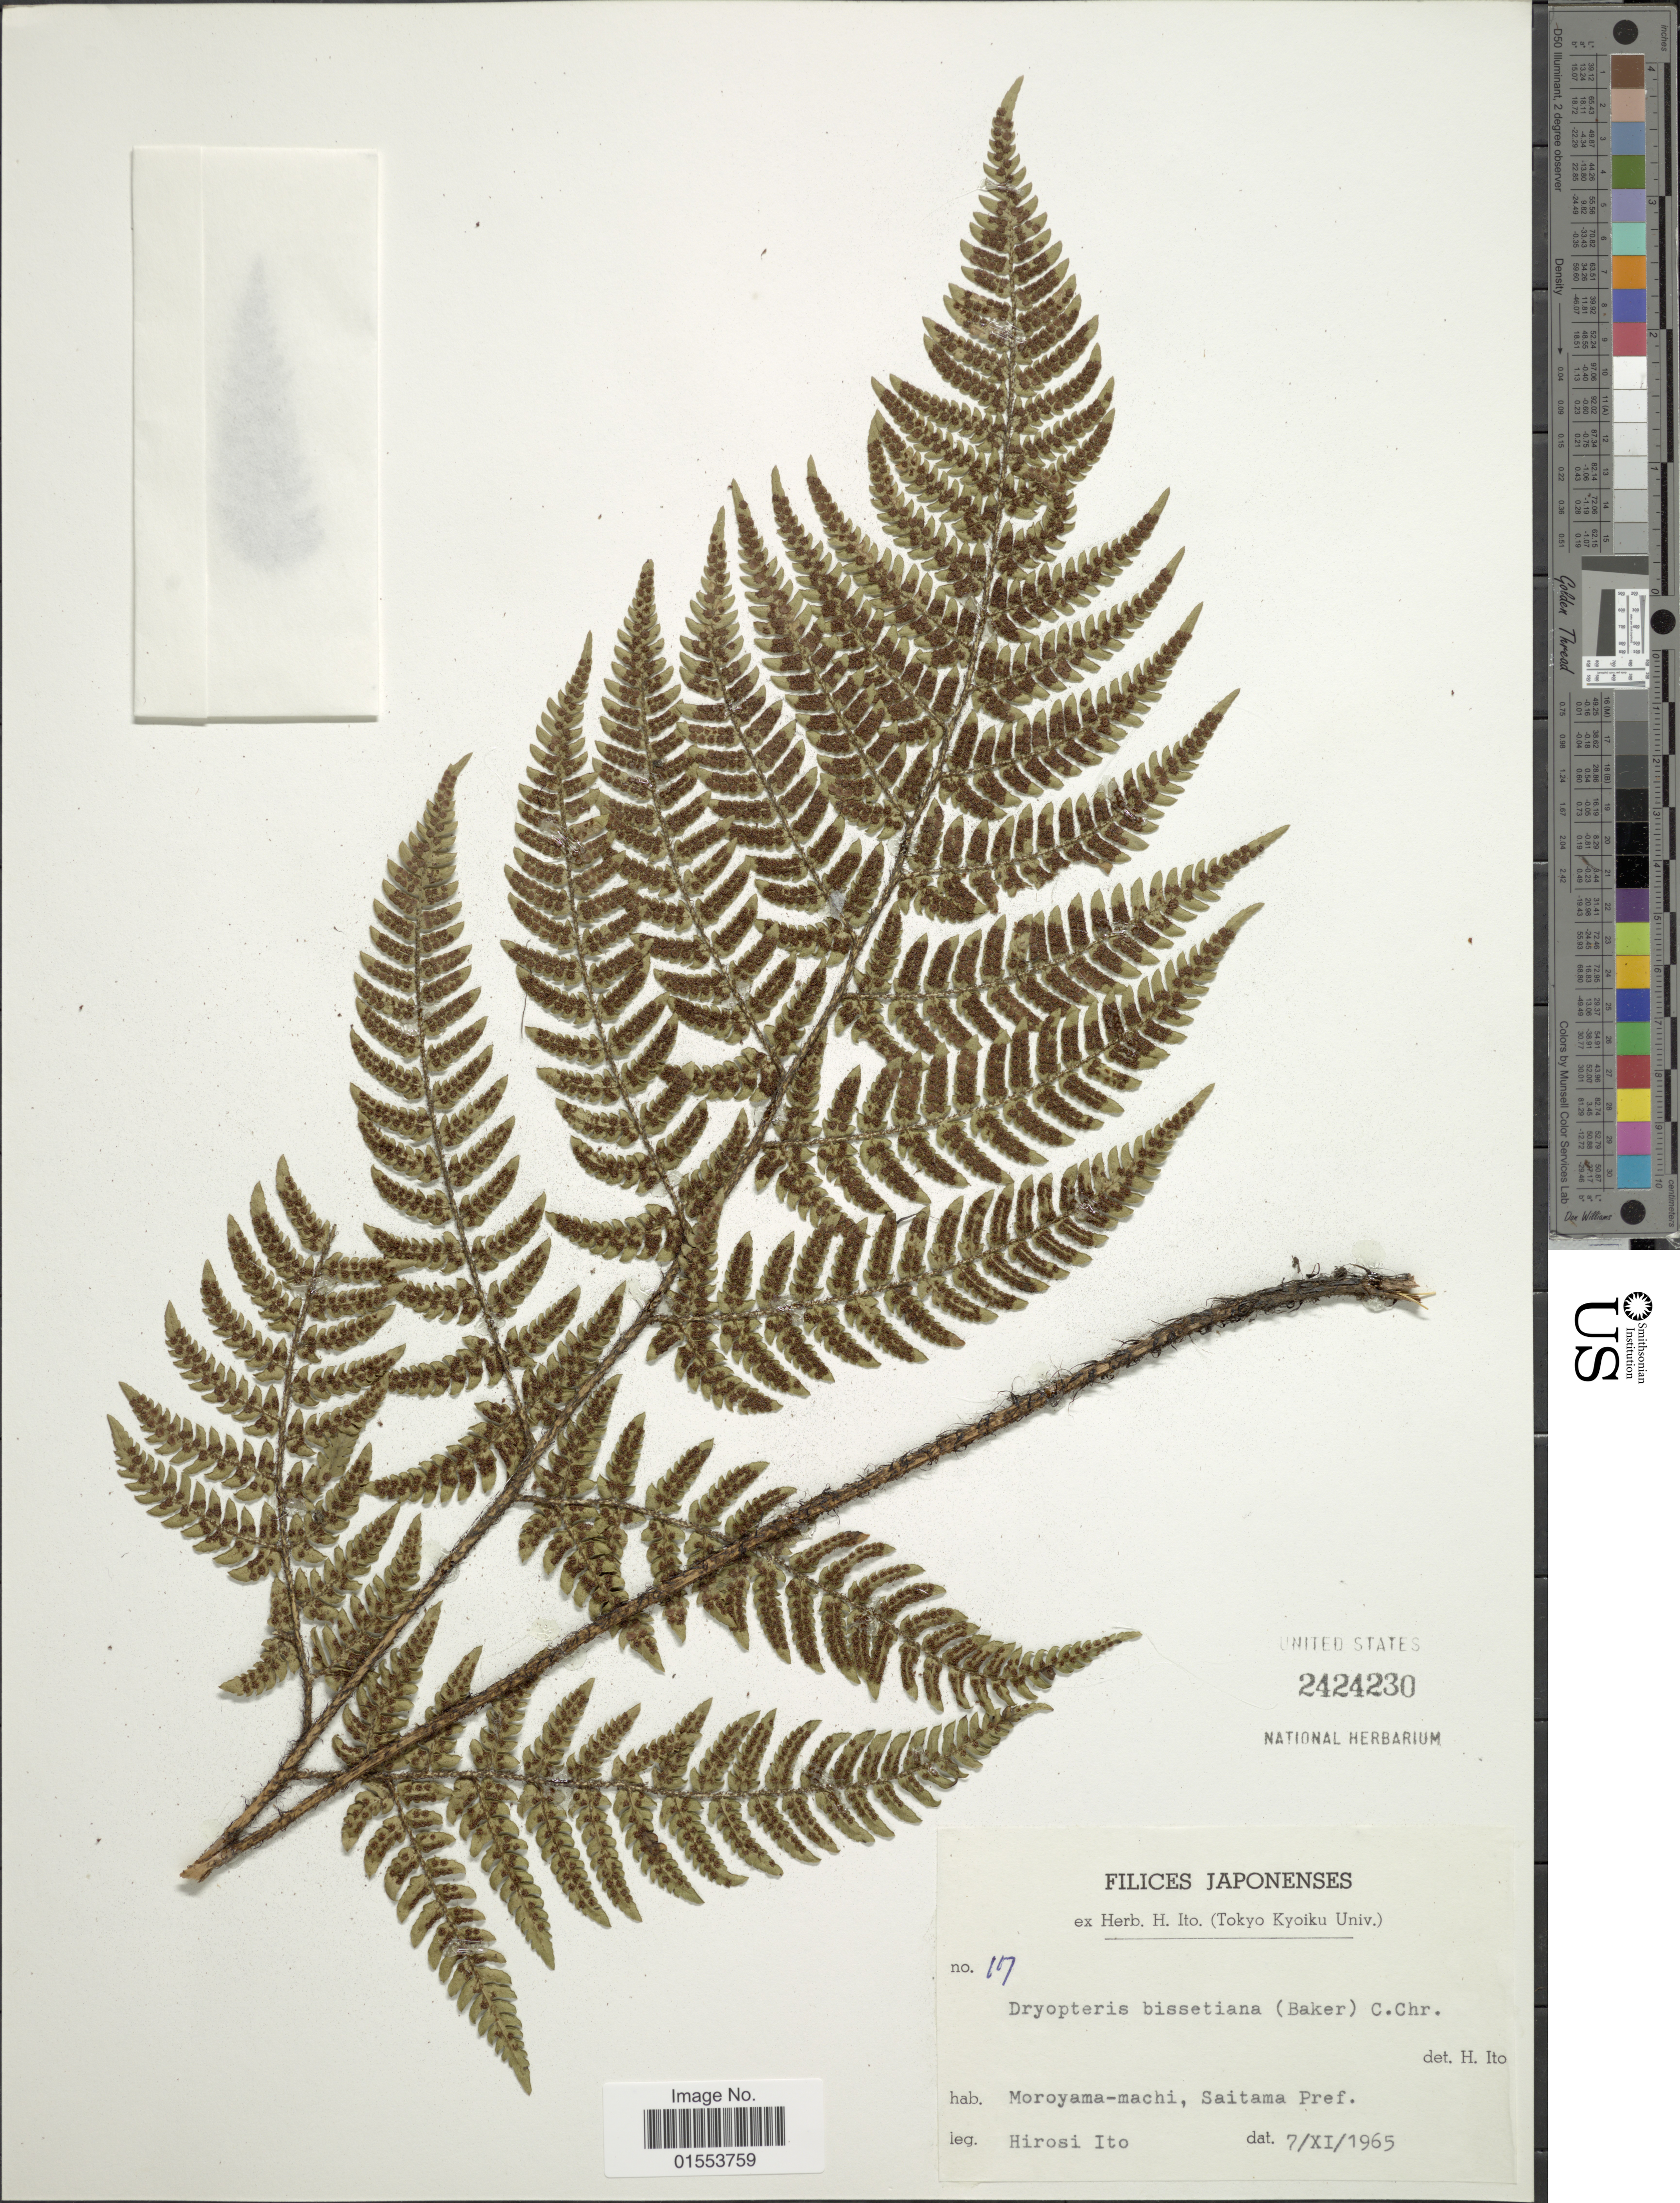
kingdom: Plantae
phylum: Tracheophyta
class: Polypodiopsida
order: Polypodiales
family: Dryopteridaceae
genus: Dryopteris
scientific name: Dryopteris bissetiana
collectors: H. Itô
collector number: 17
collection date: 1965-11-07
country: Japan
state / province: Saitama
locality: Japonenses, Moroyama-machi, Saitama Pref.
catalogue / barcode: US 2424230